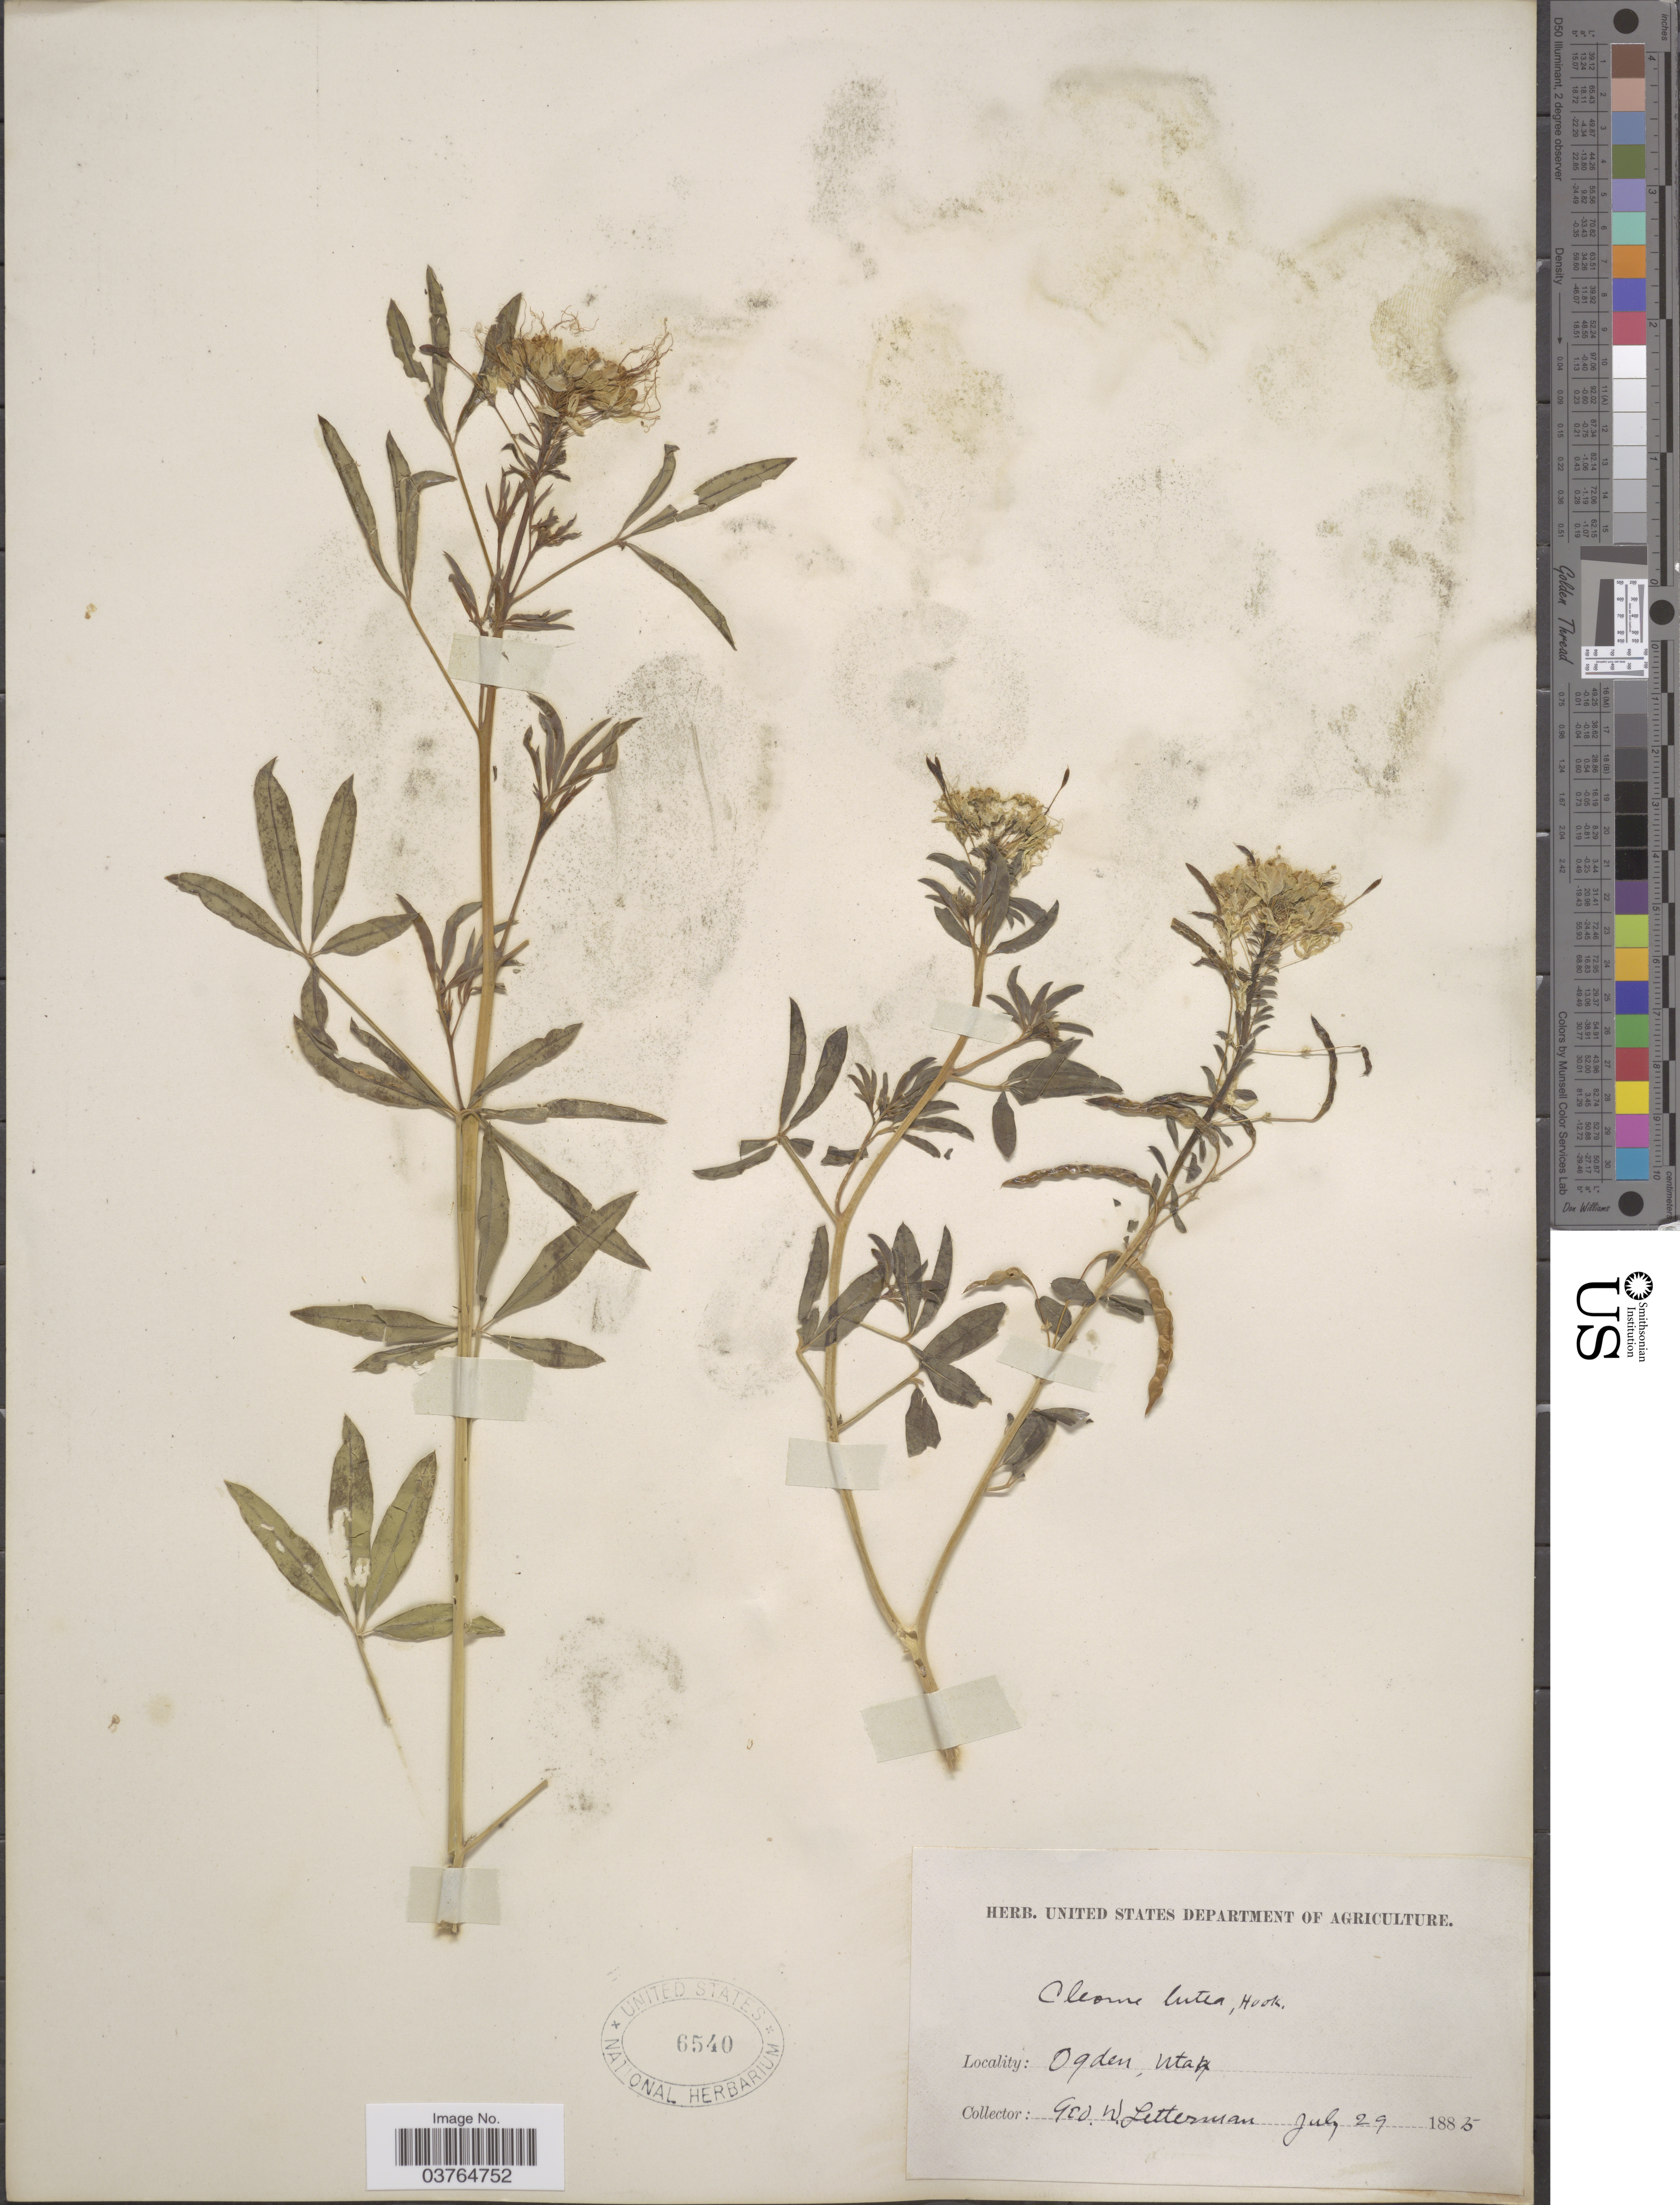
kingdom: Plantae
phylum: Tracheophyta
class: Magnoliopsida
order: Brassicales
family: Cleomaceae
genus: Cleomella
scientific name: Cleomella lutea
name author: (Hook.) Roalson & J.C. Hall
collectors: G. W. Letterman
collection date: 1885-07-29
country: United States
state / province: Utah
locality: Ogden.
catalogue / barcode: US 6540